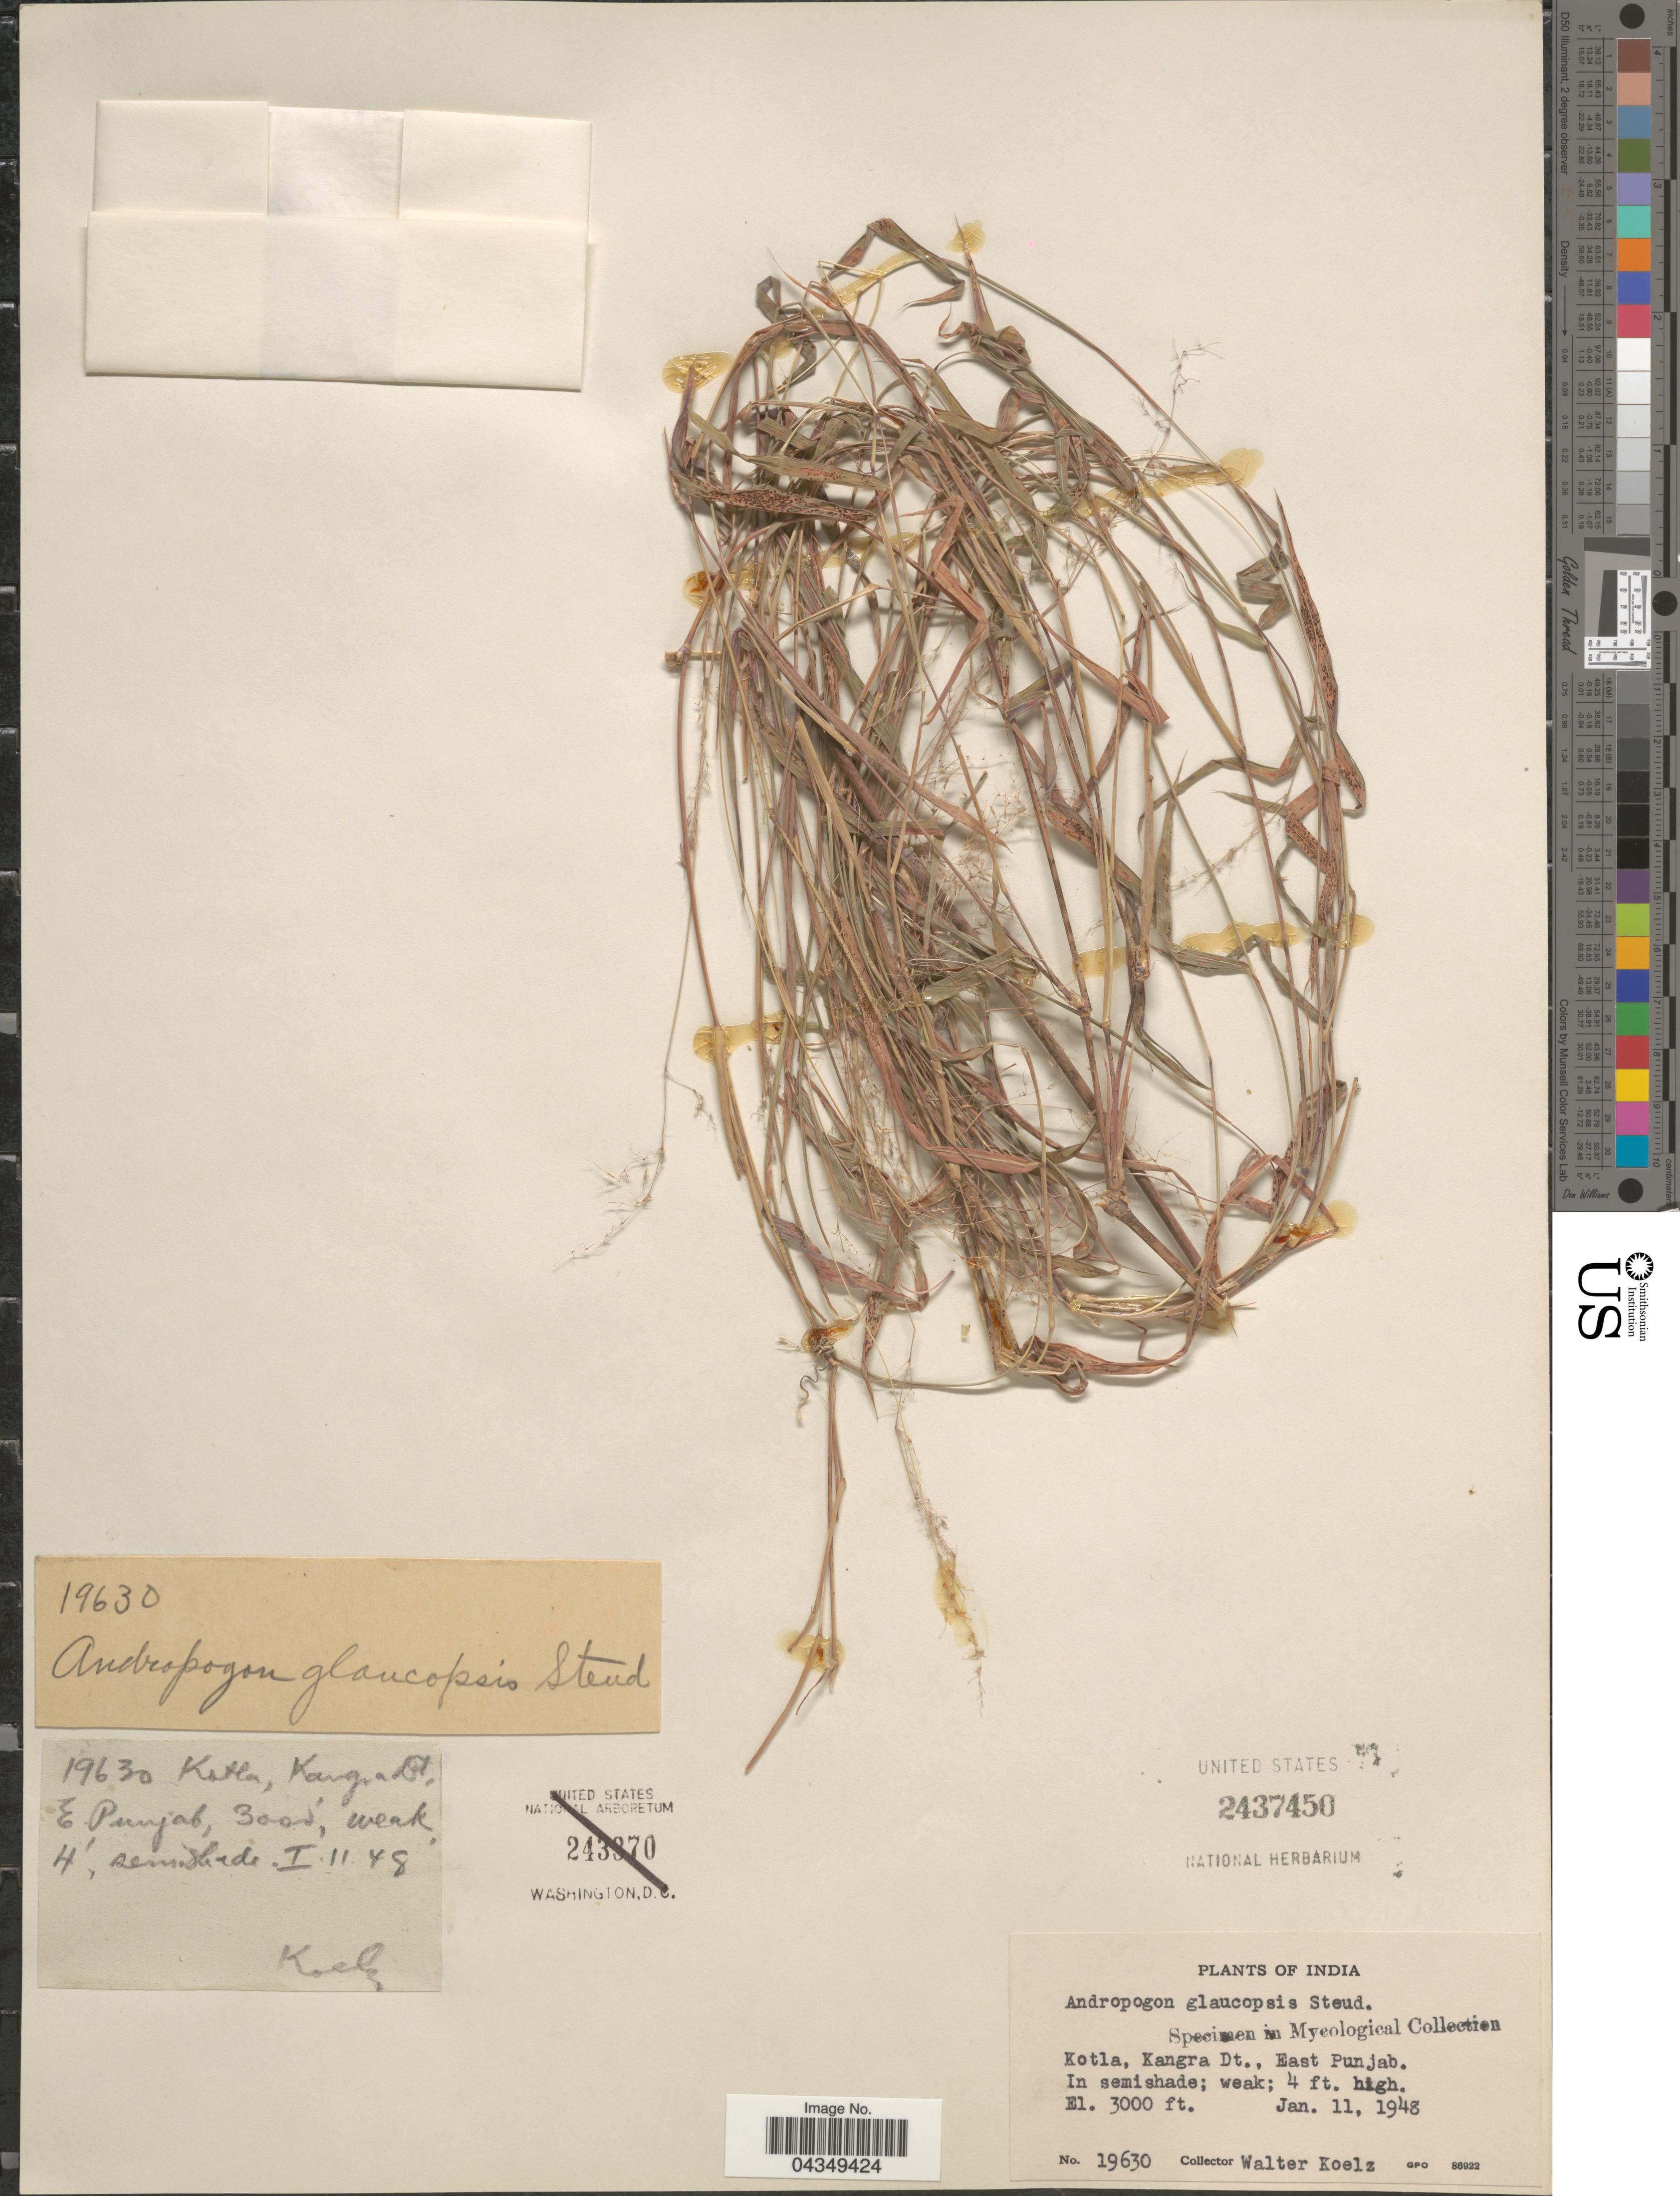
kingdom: Plantae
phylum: Tracheophyta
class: Liliopsida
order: Poales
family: Poaceae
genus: Capillipedium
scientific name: Capillipedium assimile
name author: (Steud.) A. Camus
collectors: W. N. Koelz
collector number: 19630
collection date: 1948-01-11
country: India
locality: Kotla, Kangra Dt., East Punjab.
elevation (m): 914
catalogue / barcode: US 2437450